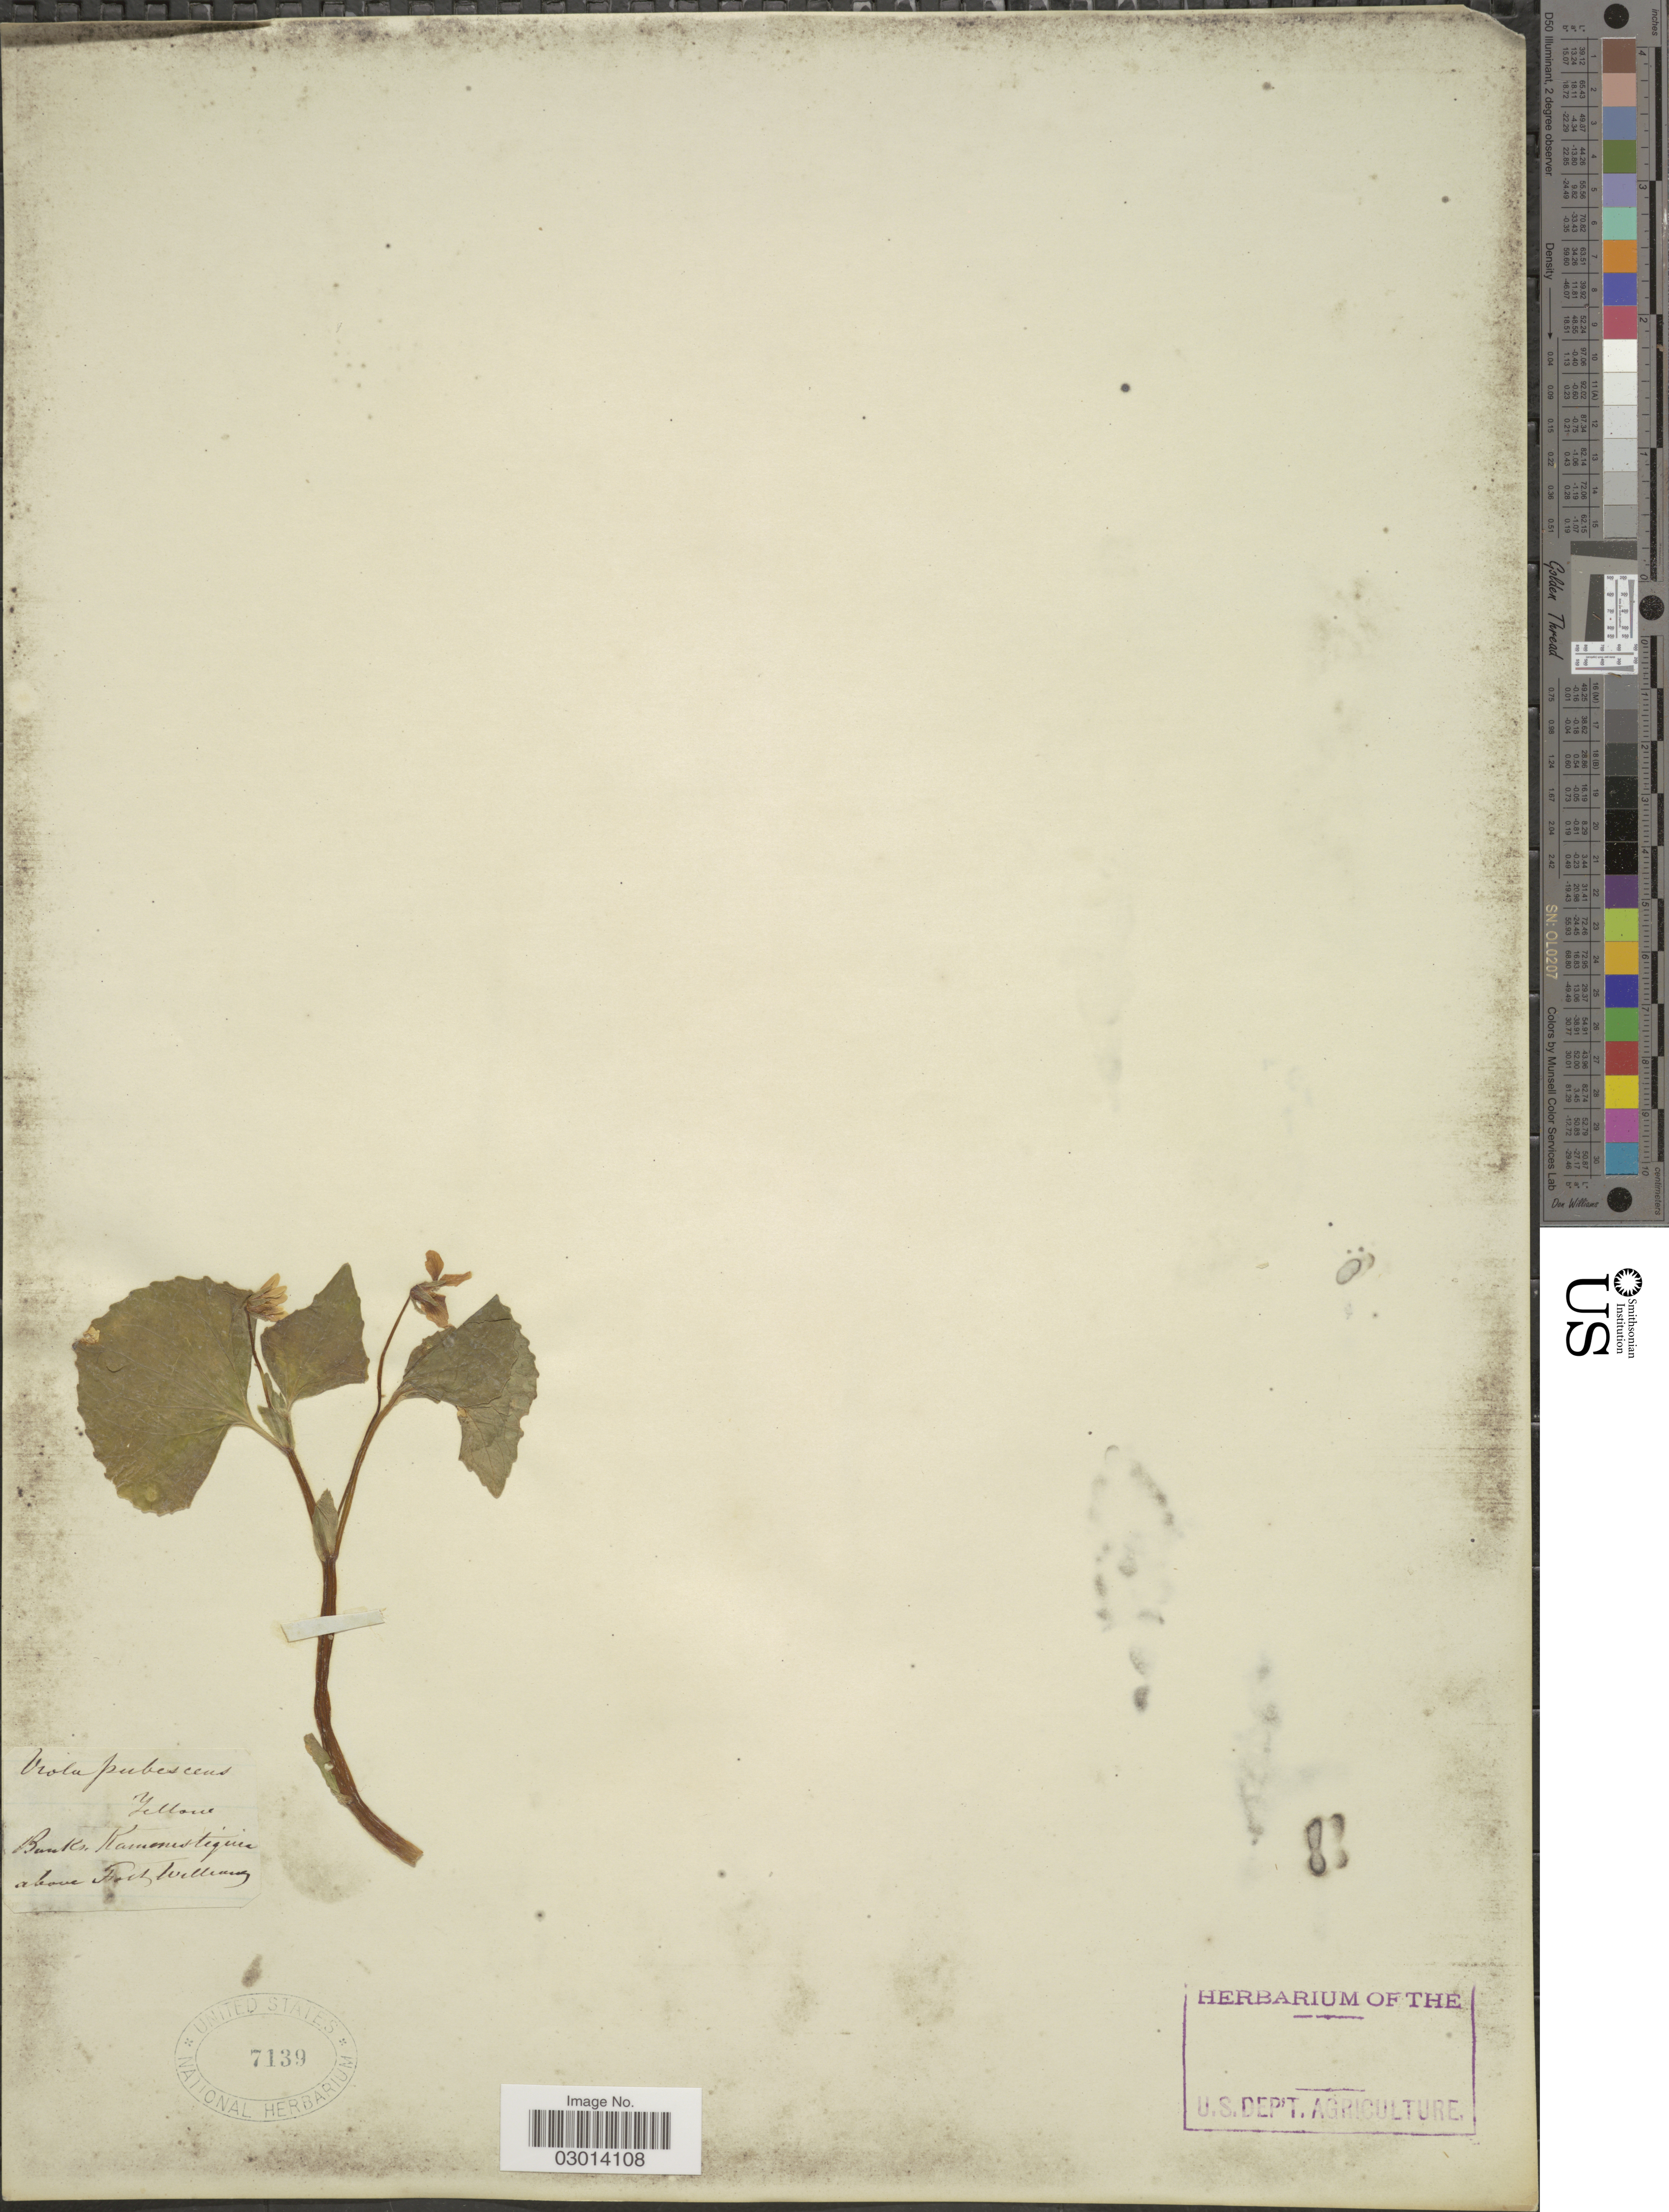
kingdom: Plantae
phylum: Tracheophyta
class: Magnoliopsida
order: Malpighiales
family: Violaceae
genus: Viola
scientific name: Viola pubescens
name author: Aiton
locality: Bunk. Kamanestiquia above Fotts Twelling. [interpreted]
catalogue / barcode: US 7139